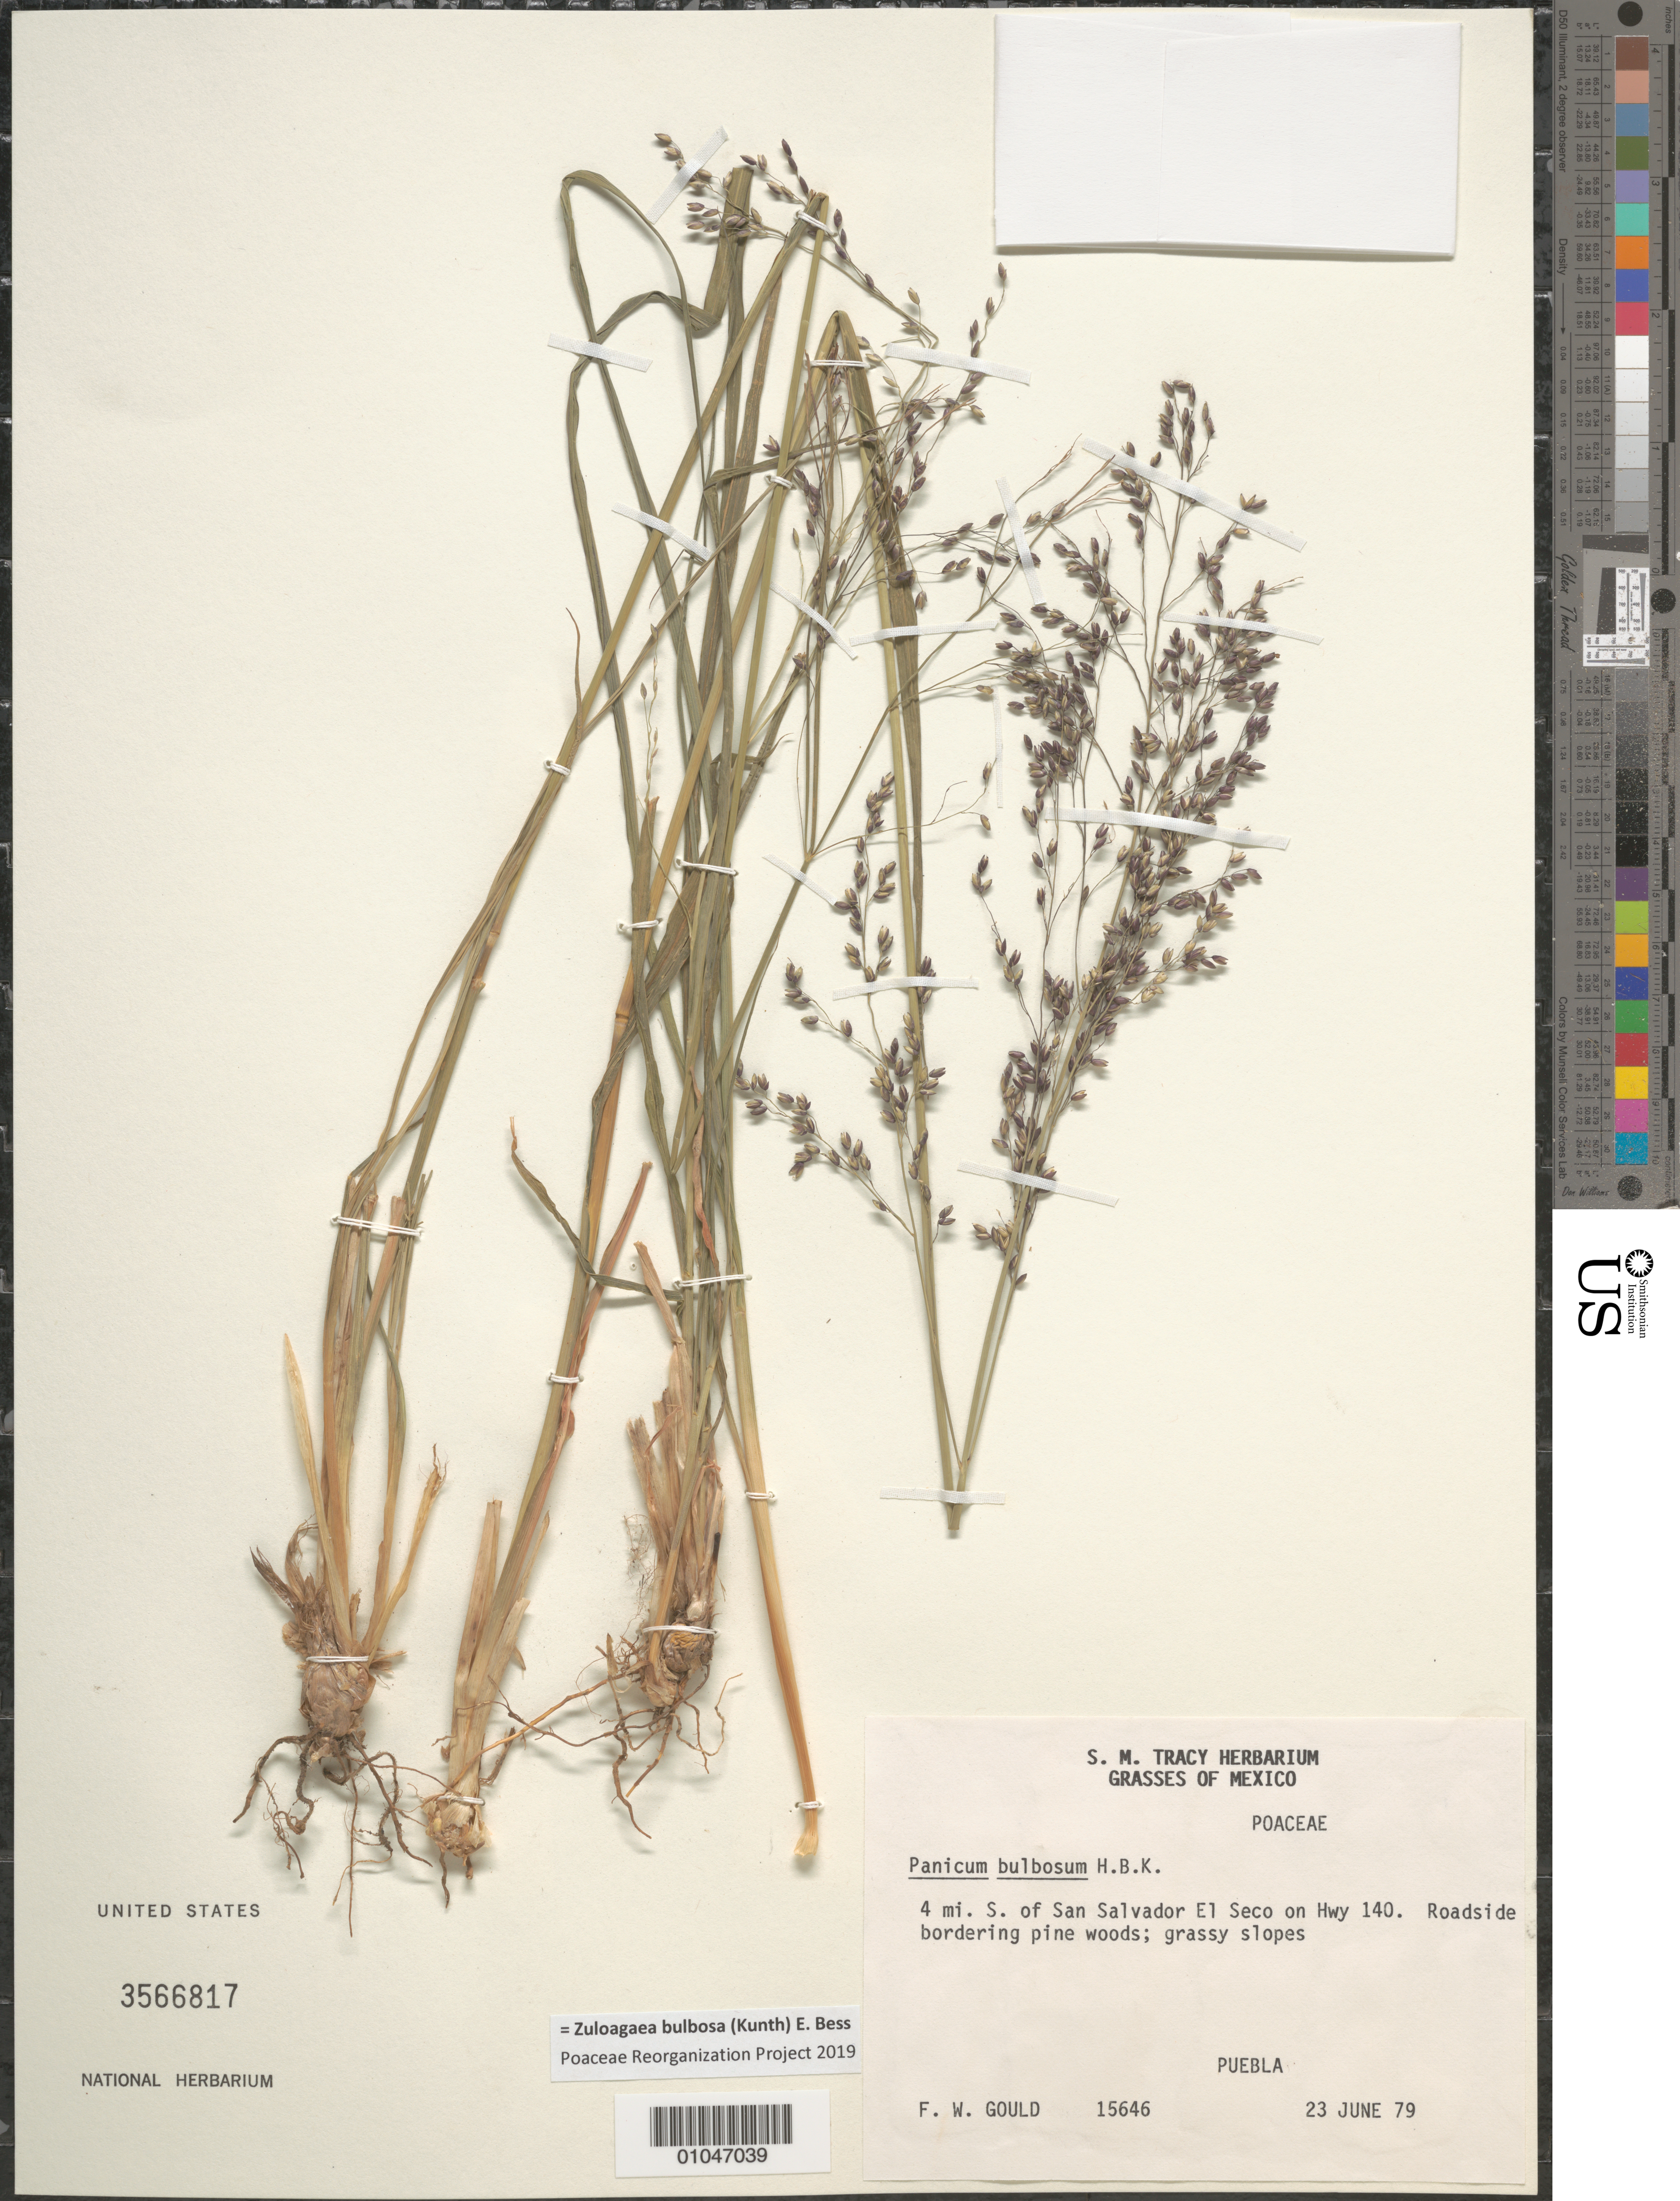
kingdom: Plantae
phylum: Tracheophyta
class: Liliopsida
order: Poales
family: Poaceae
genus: Panicum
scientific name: Panicum bulbosum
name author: Kunth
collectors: F. W. Gould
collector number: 15646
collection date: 1979-06-23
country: Mexico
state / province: Puebla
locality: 4 mi S San Salvador El Seco on Hwy 140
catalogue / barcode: US 3566817